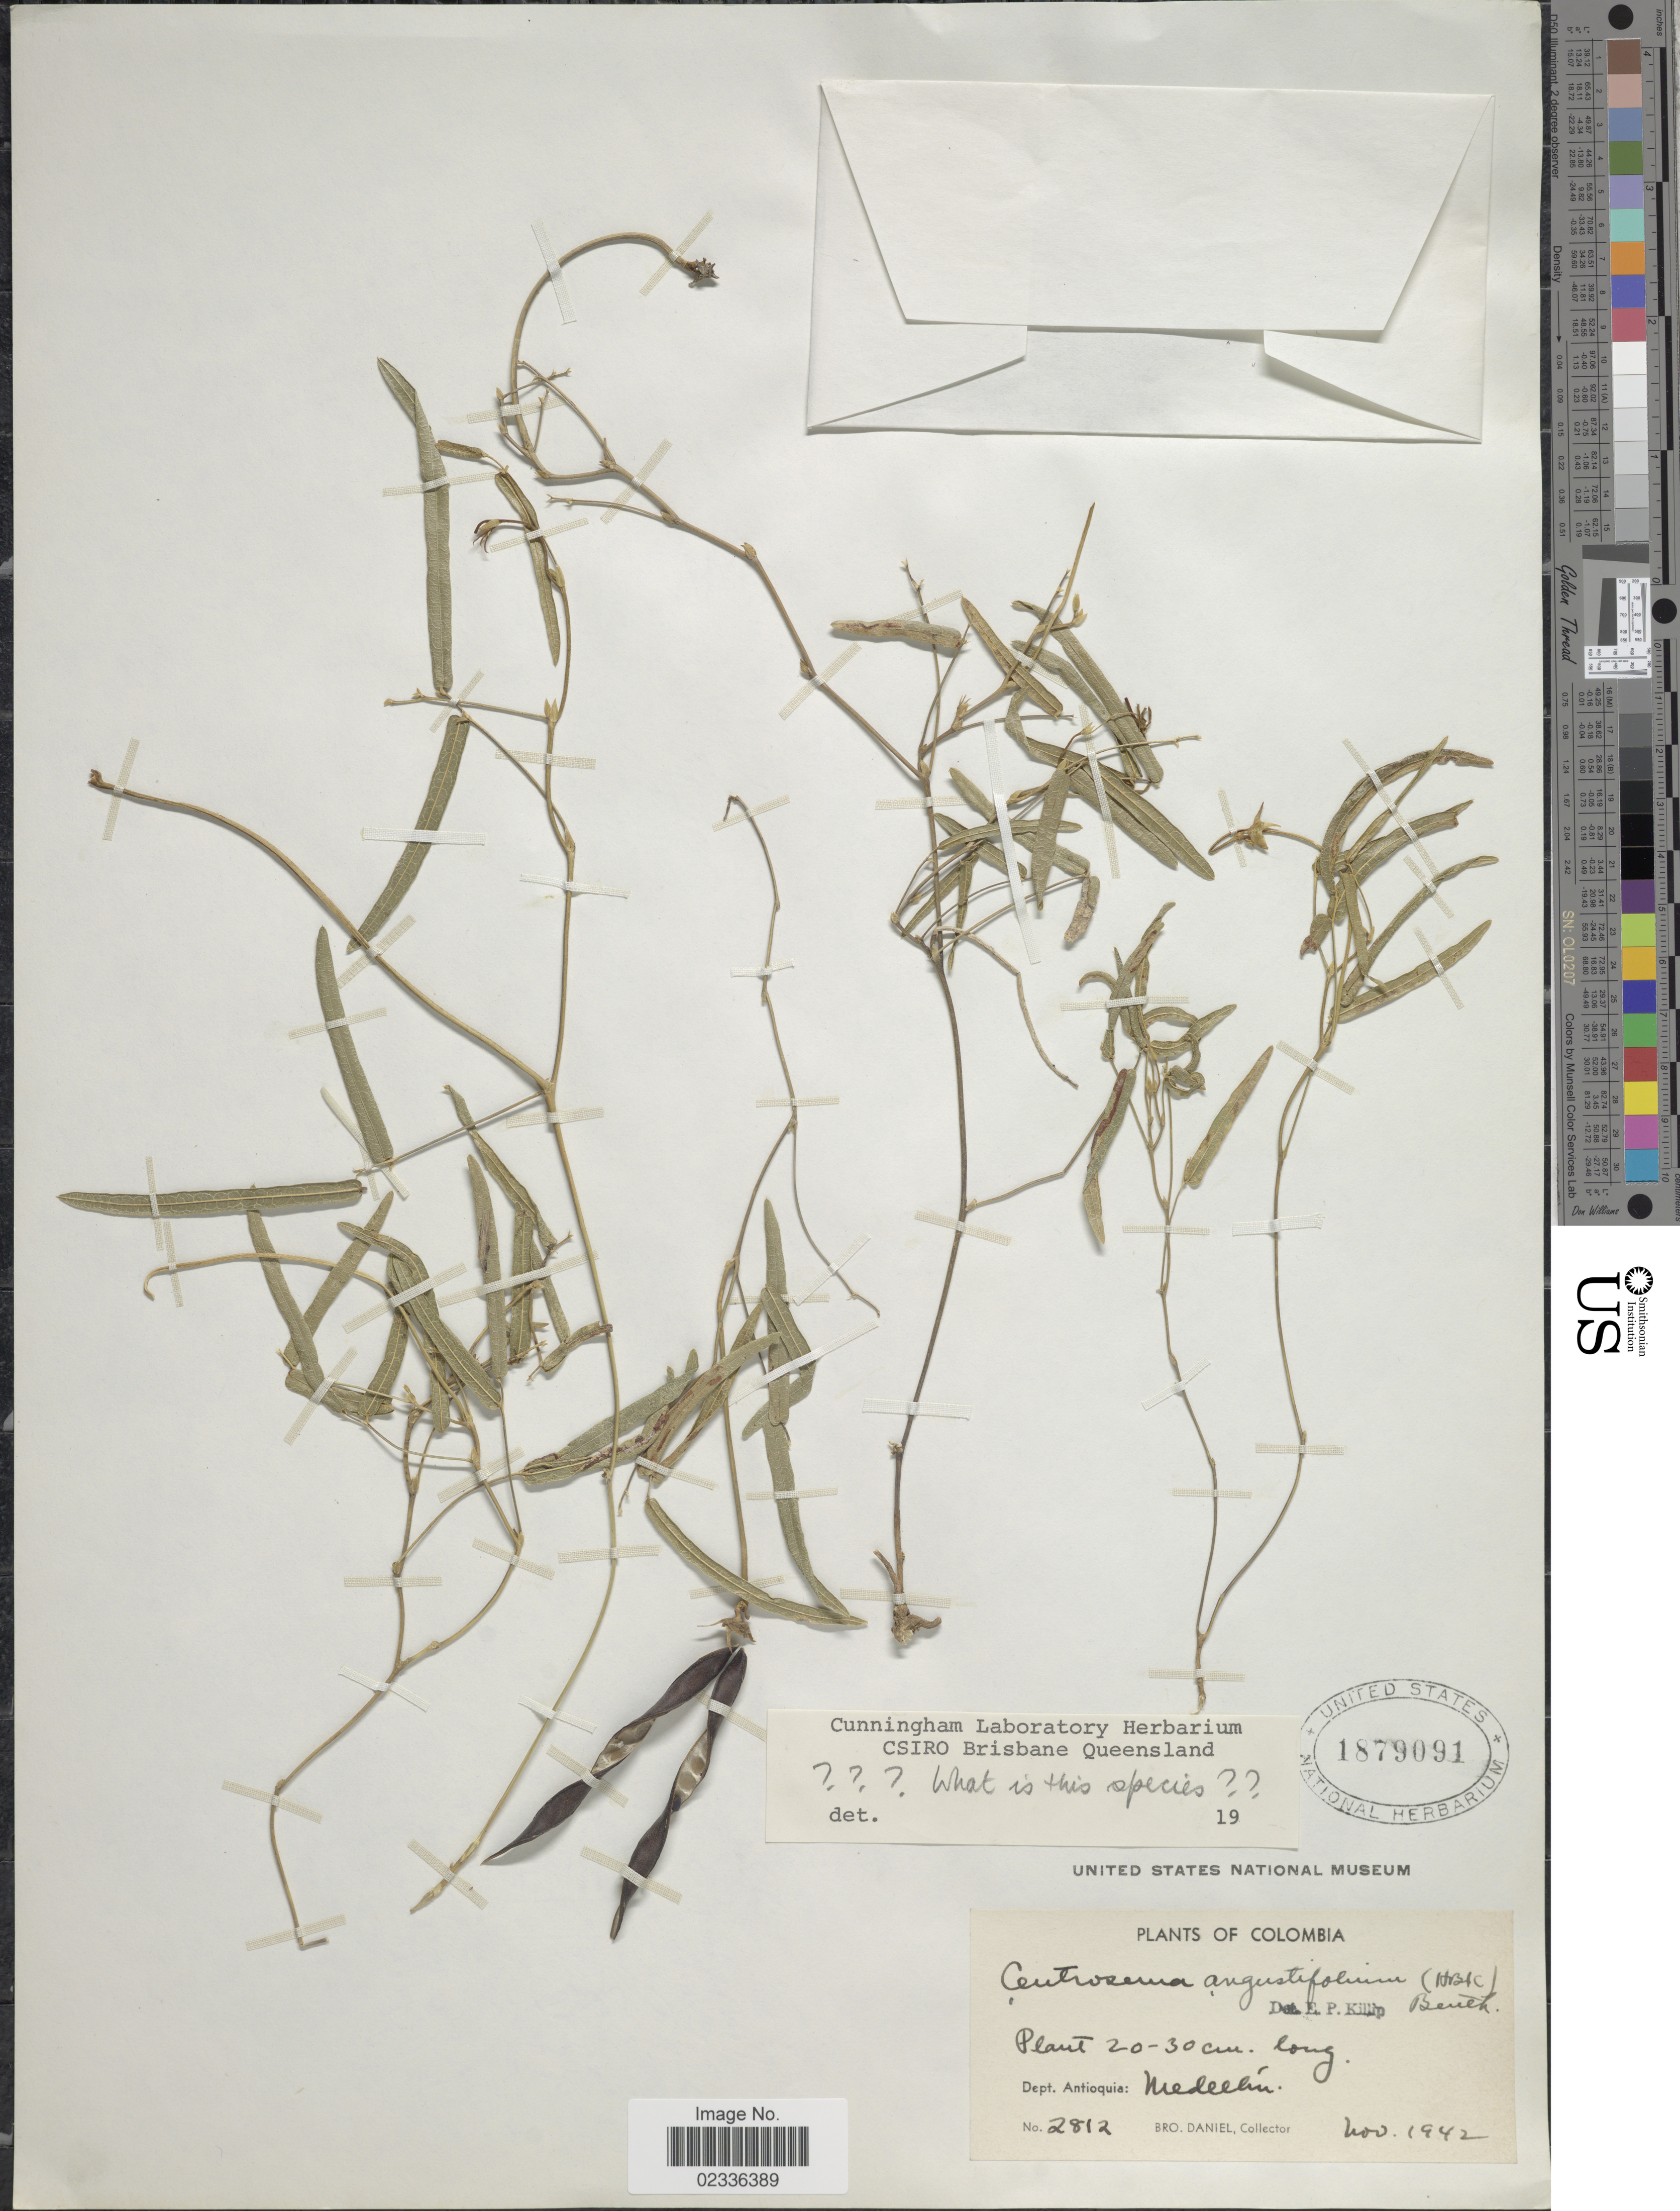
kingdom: Plantae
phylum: Tracheophyta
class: Magnoliopsida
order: Fabales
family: Fabaceae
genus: Centrosema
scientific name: Centrosema sp.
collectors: Bro. Daniel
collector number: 2812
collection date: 1942-11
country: Colombia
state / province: Antioquia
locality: Medellin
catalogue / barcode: US 1879091